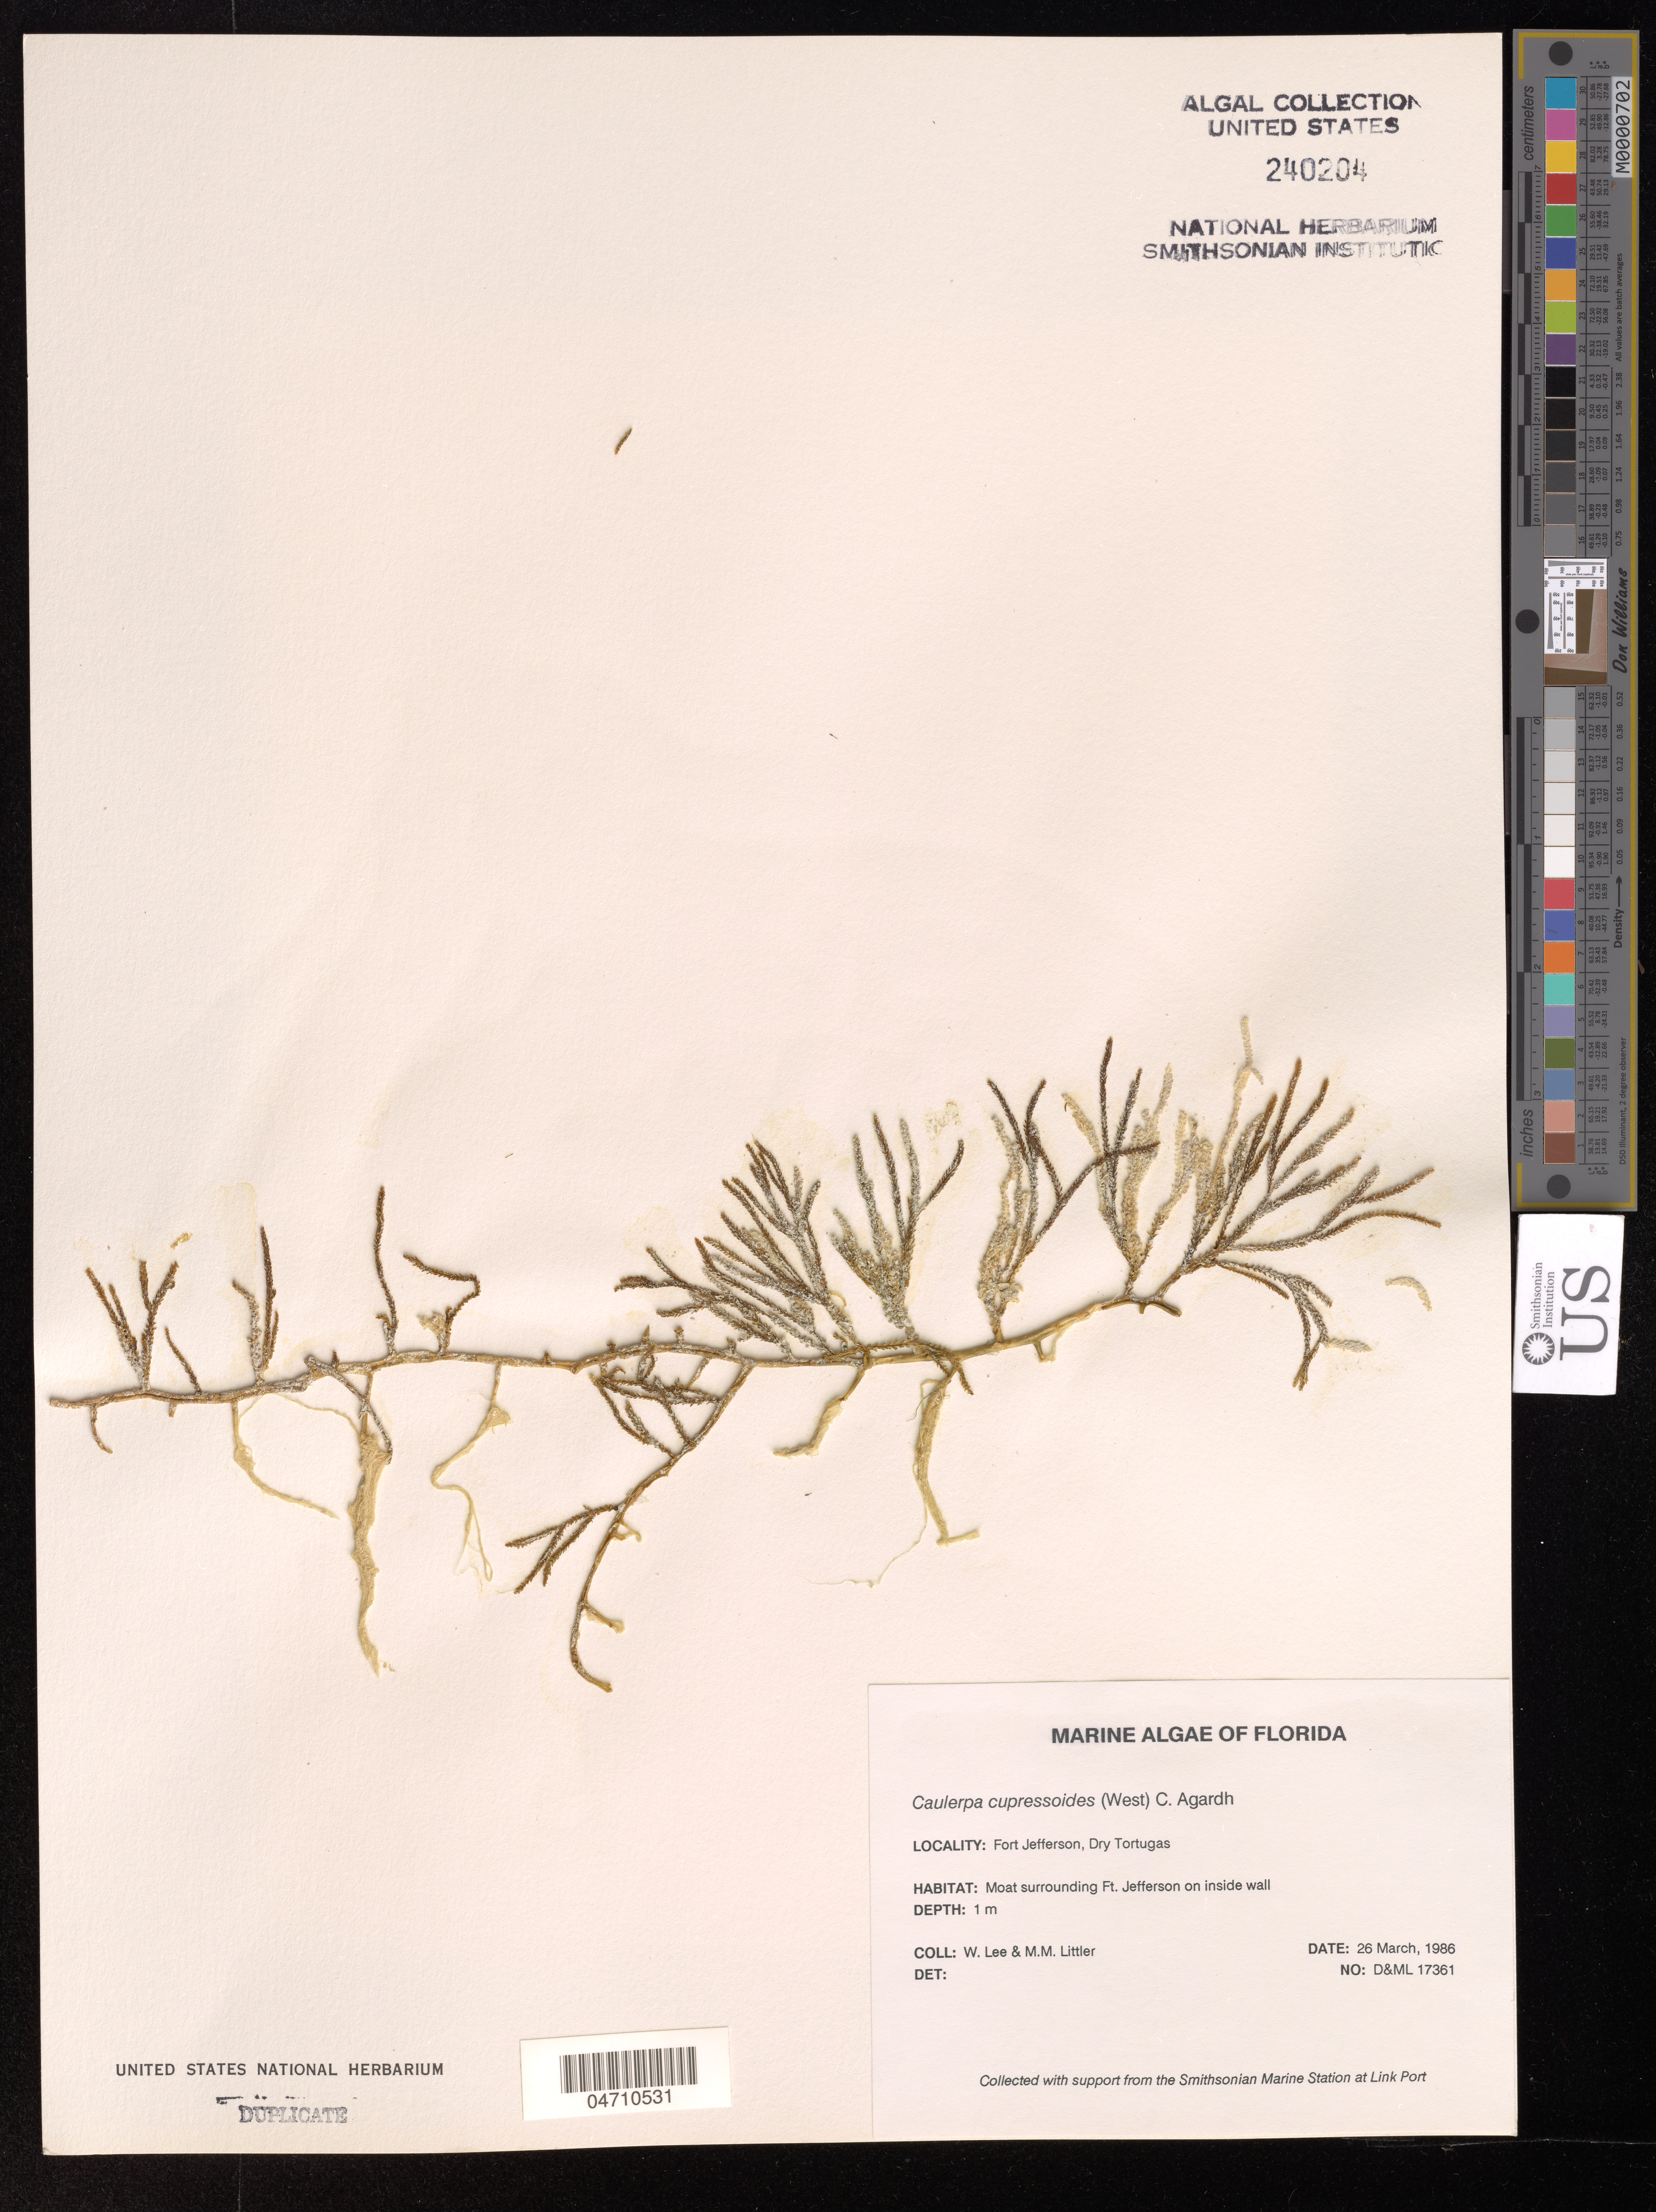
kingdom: Plantae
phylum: Chlorophyta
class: Ulvophyceae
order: Bryopsidales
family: Caulerpaceae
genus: Caulerpa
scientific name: Caulerpa cupressoides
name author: (Vahl) C. Agardh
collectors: W. Lee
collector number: D&ML 17361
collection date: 1986-03-26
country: United States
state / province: Florida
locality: Fort Jefferson, Dry Tortugas. Moat surrounding Ft. Jefferson on inside wall.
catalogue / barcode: US 240204